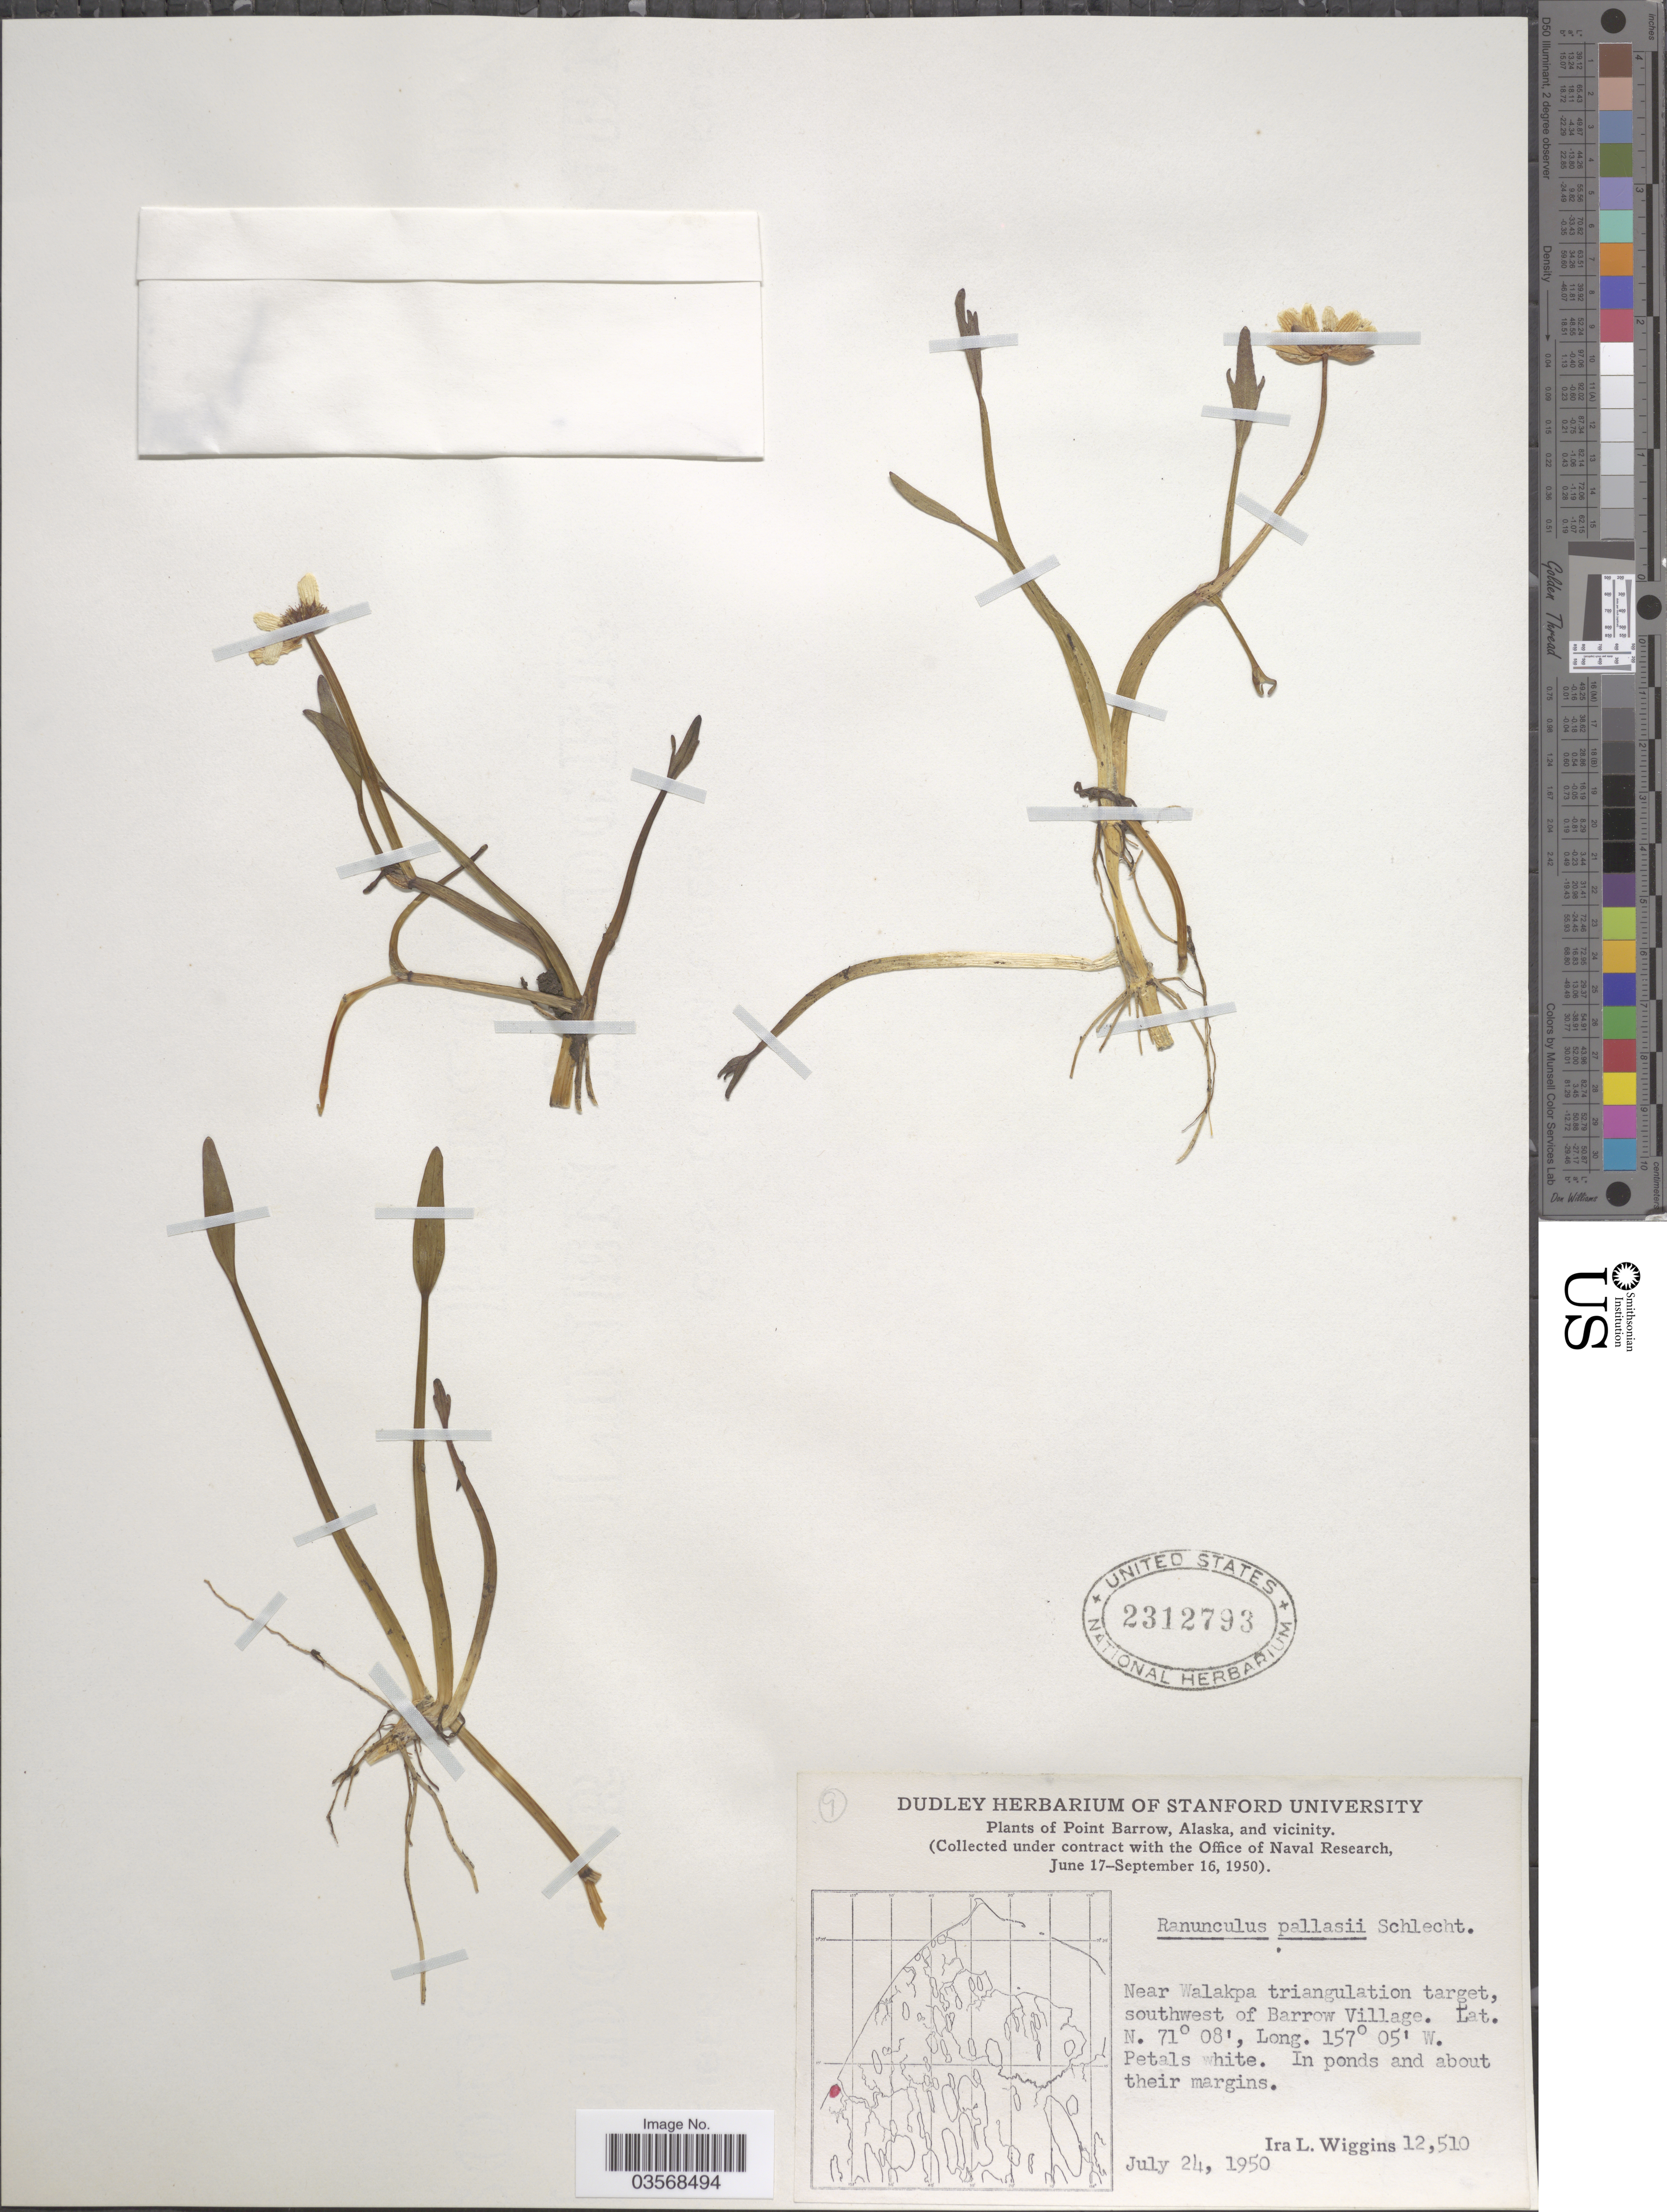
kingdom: Plantae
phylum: Tracheophyta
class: Magnoliopsida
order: Ranunculales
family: Ranunculaceae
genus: Ranunculus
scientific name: Ranunculus pallasii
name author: Schltdl.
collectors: I. L. Wiggins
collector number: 12510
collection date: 1950-07-24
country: United States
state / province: Alaska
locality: Point Barrow, and vicinity. Near Walakpa triangulation target, southwest of Barrow Village.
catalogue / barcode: US 2312793